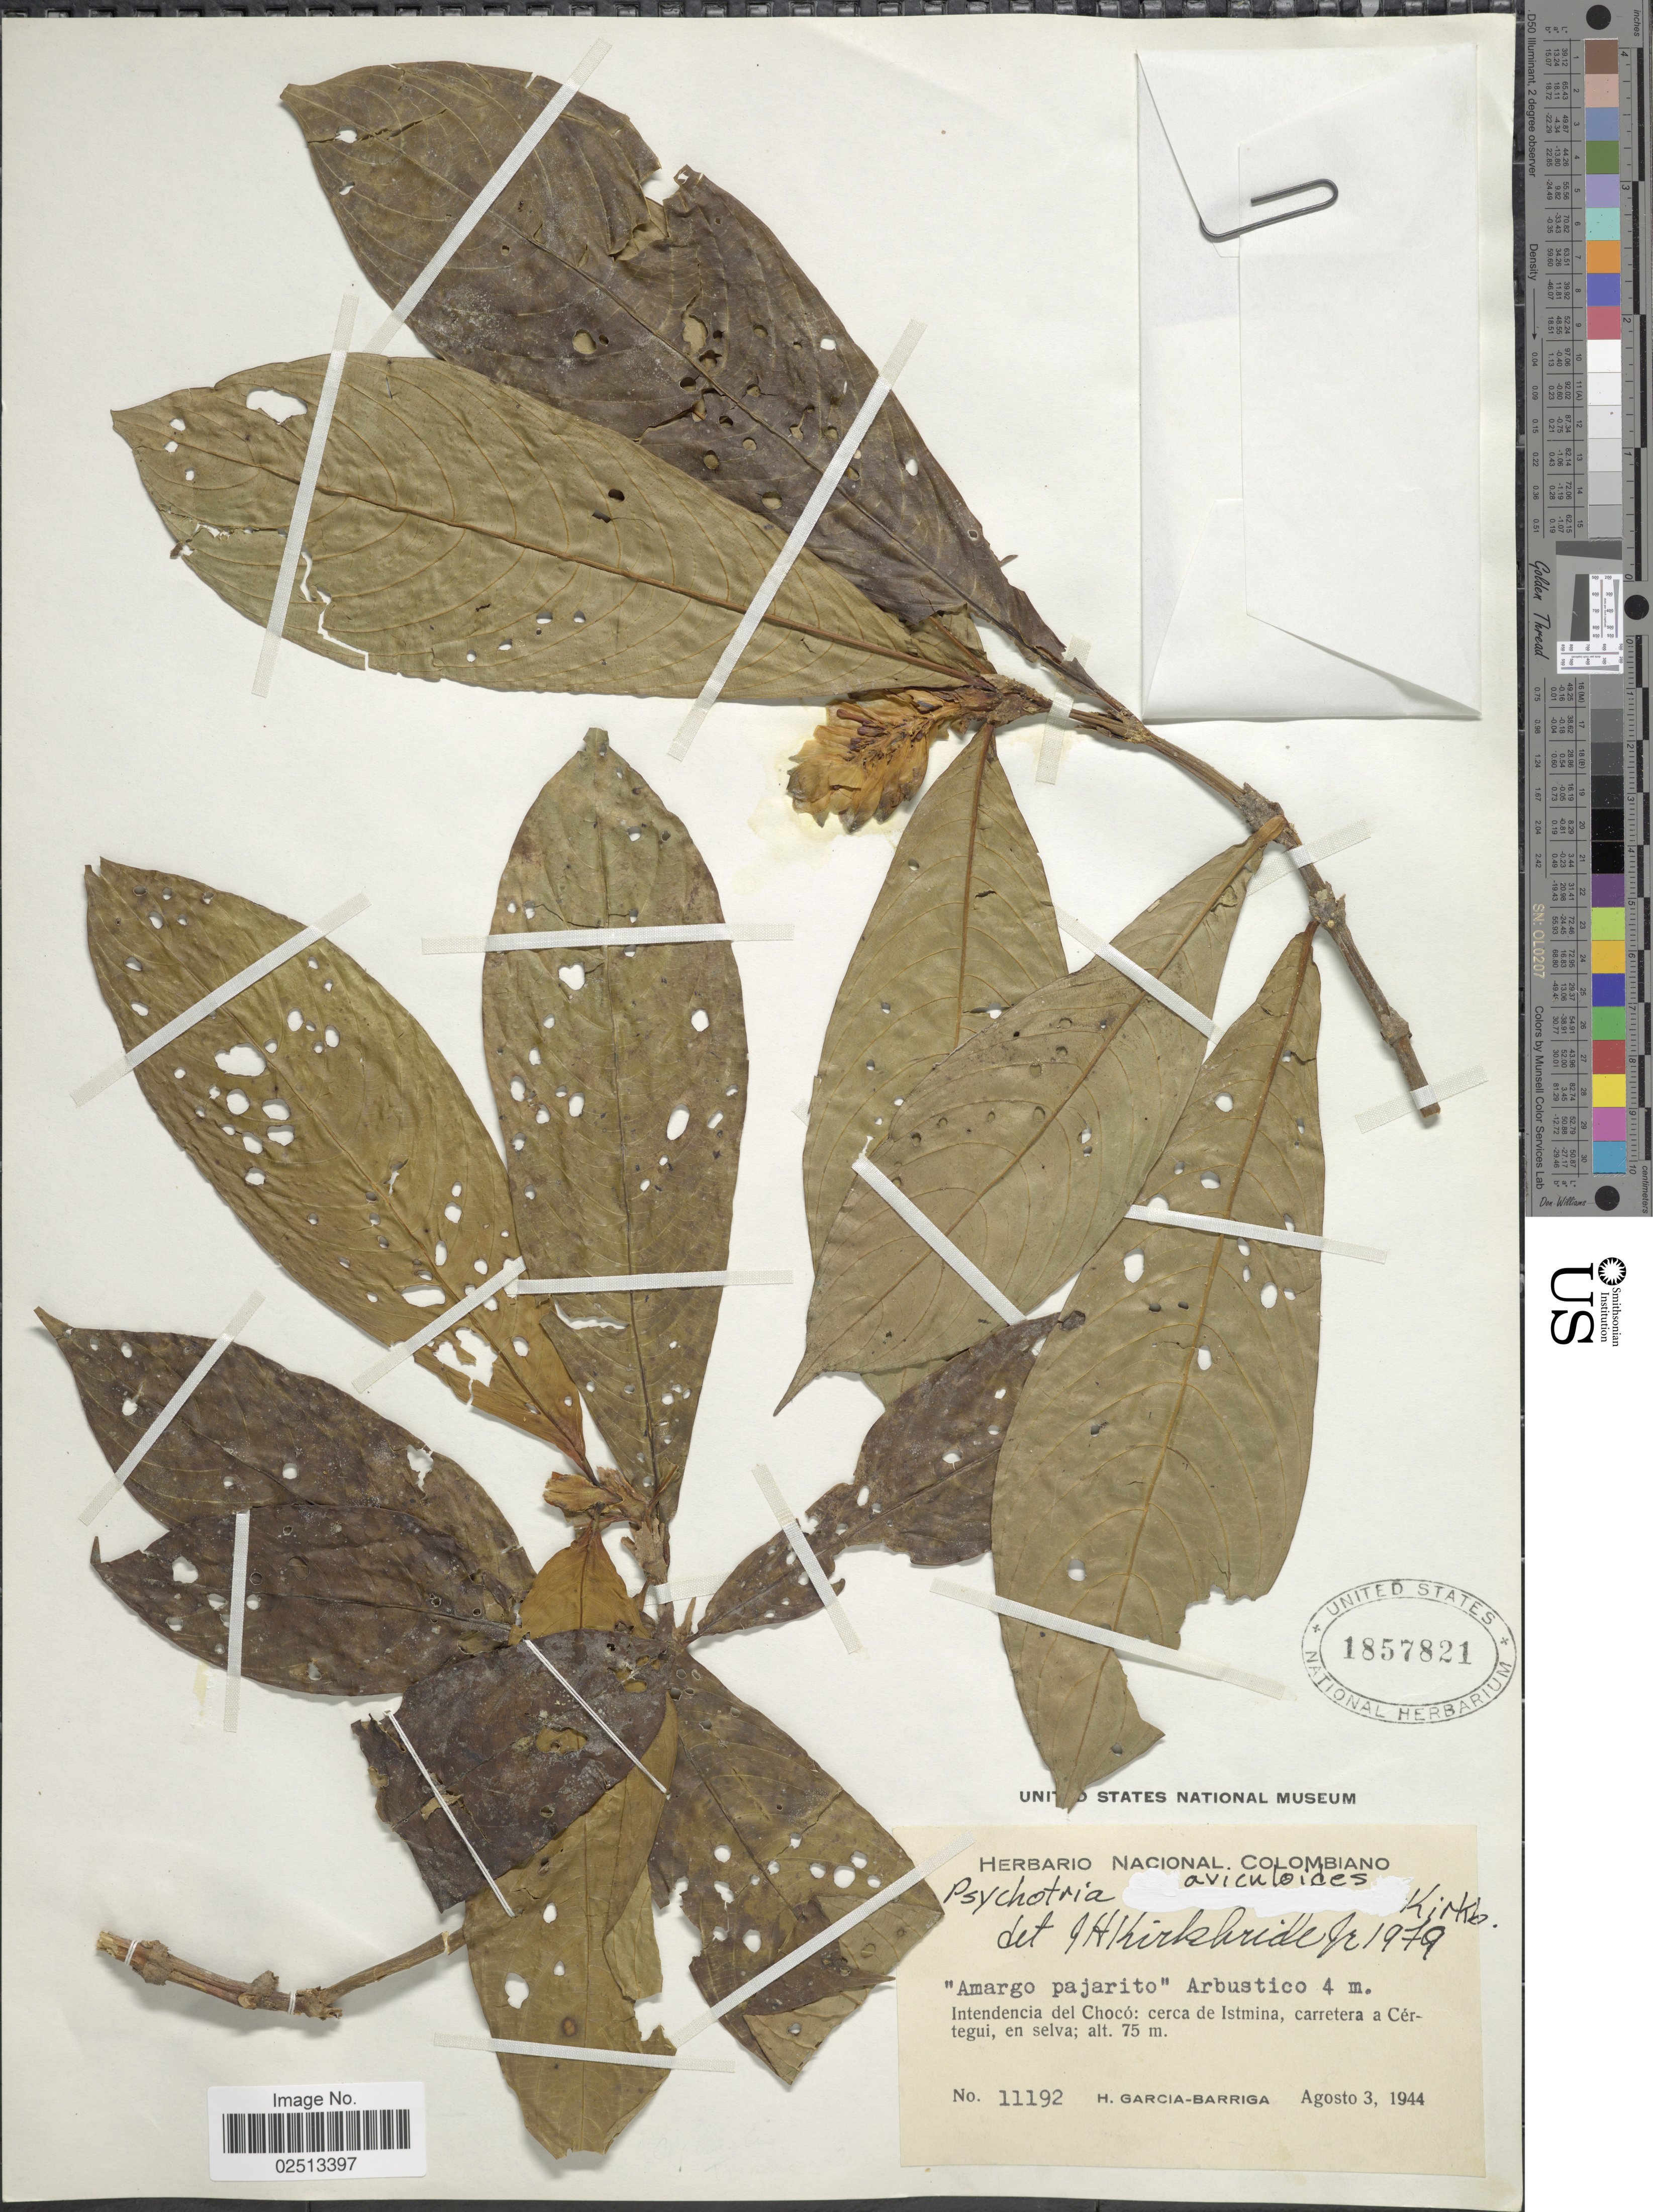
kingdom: Plantae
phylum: Tracheophyta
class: Magnoliopsida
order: Gentianales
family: Rubiaceae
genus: Psychotria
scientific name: Psychotria aviculoides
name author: J.H. Kirkbr.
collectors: H. García Barriga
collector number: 11192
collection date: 1944-08-03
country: Colombia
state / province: Chocó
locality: Intendencia del Chocó: cerca de Istmina, carretera a Cértegui, en selva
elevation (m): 75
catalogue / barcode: US 1857821